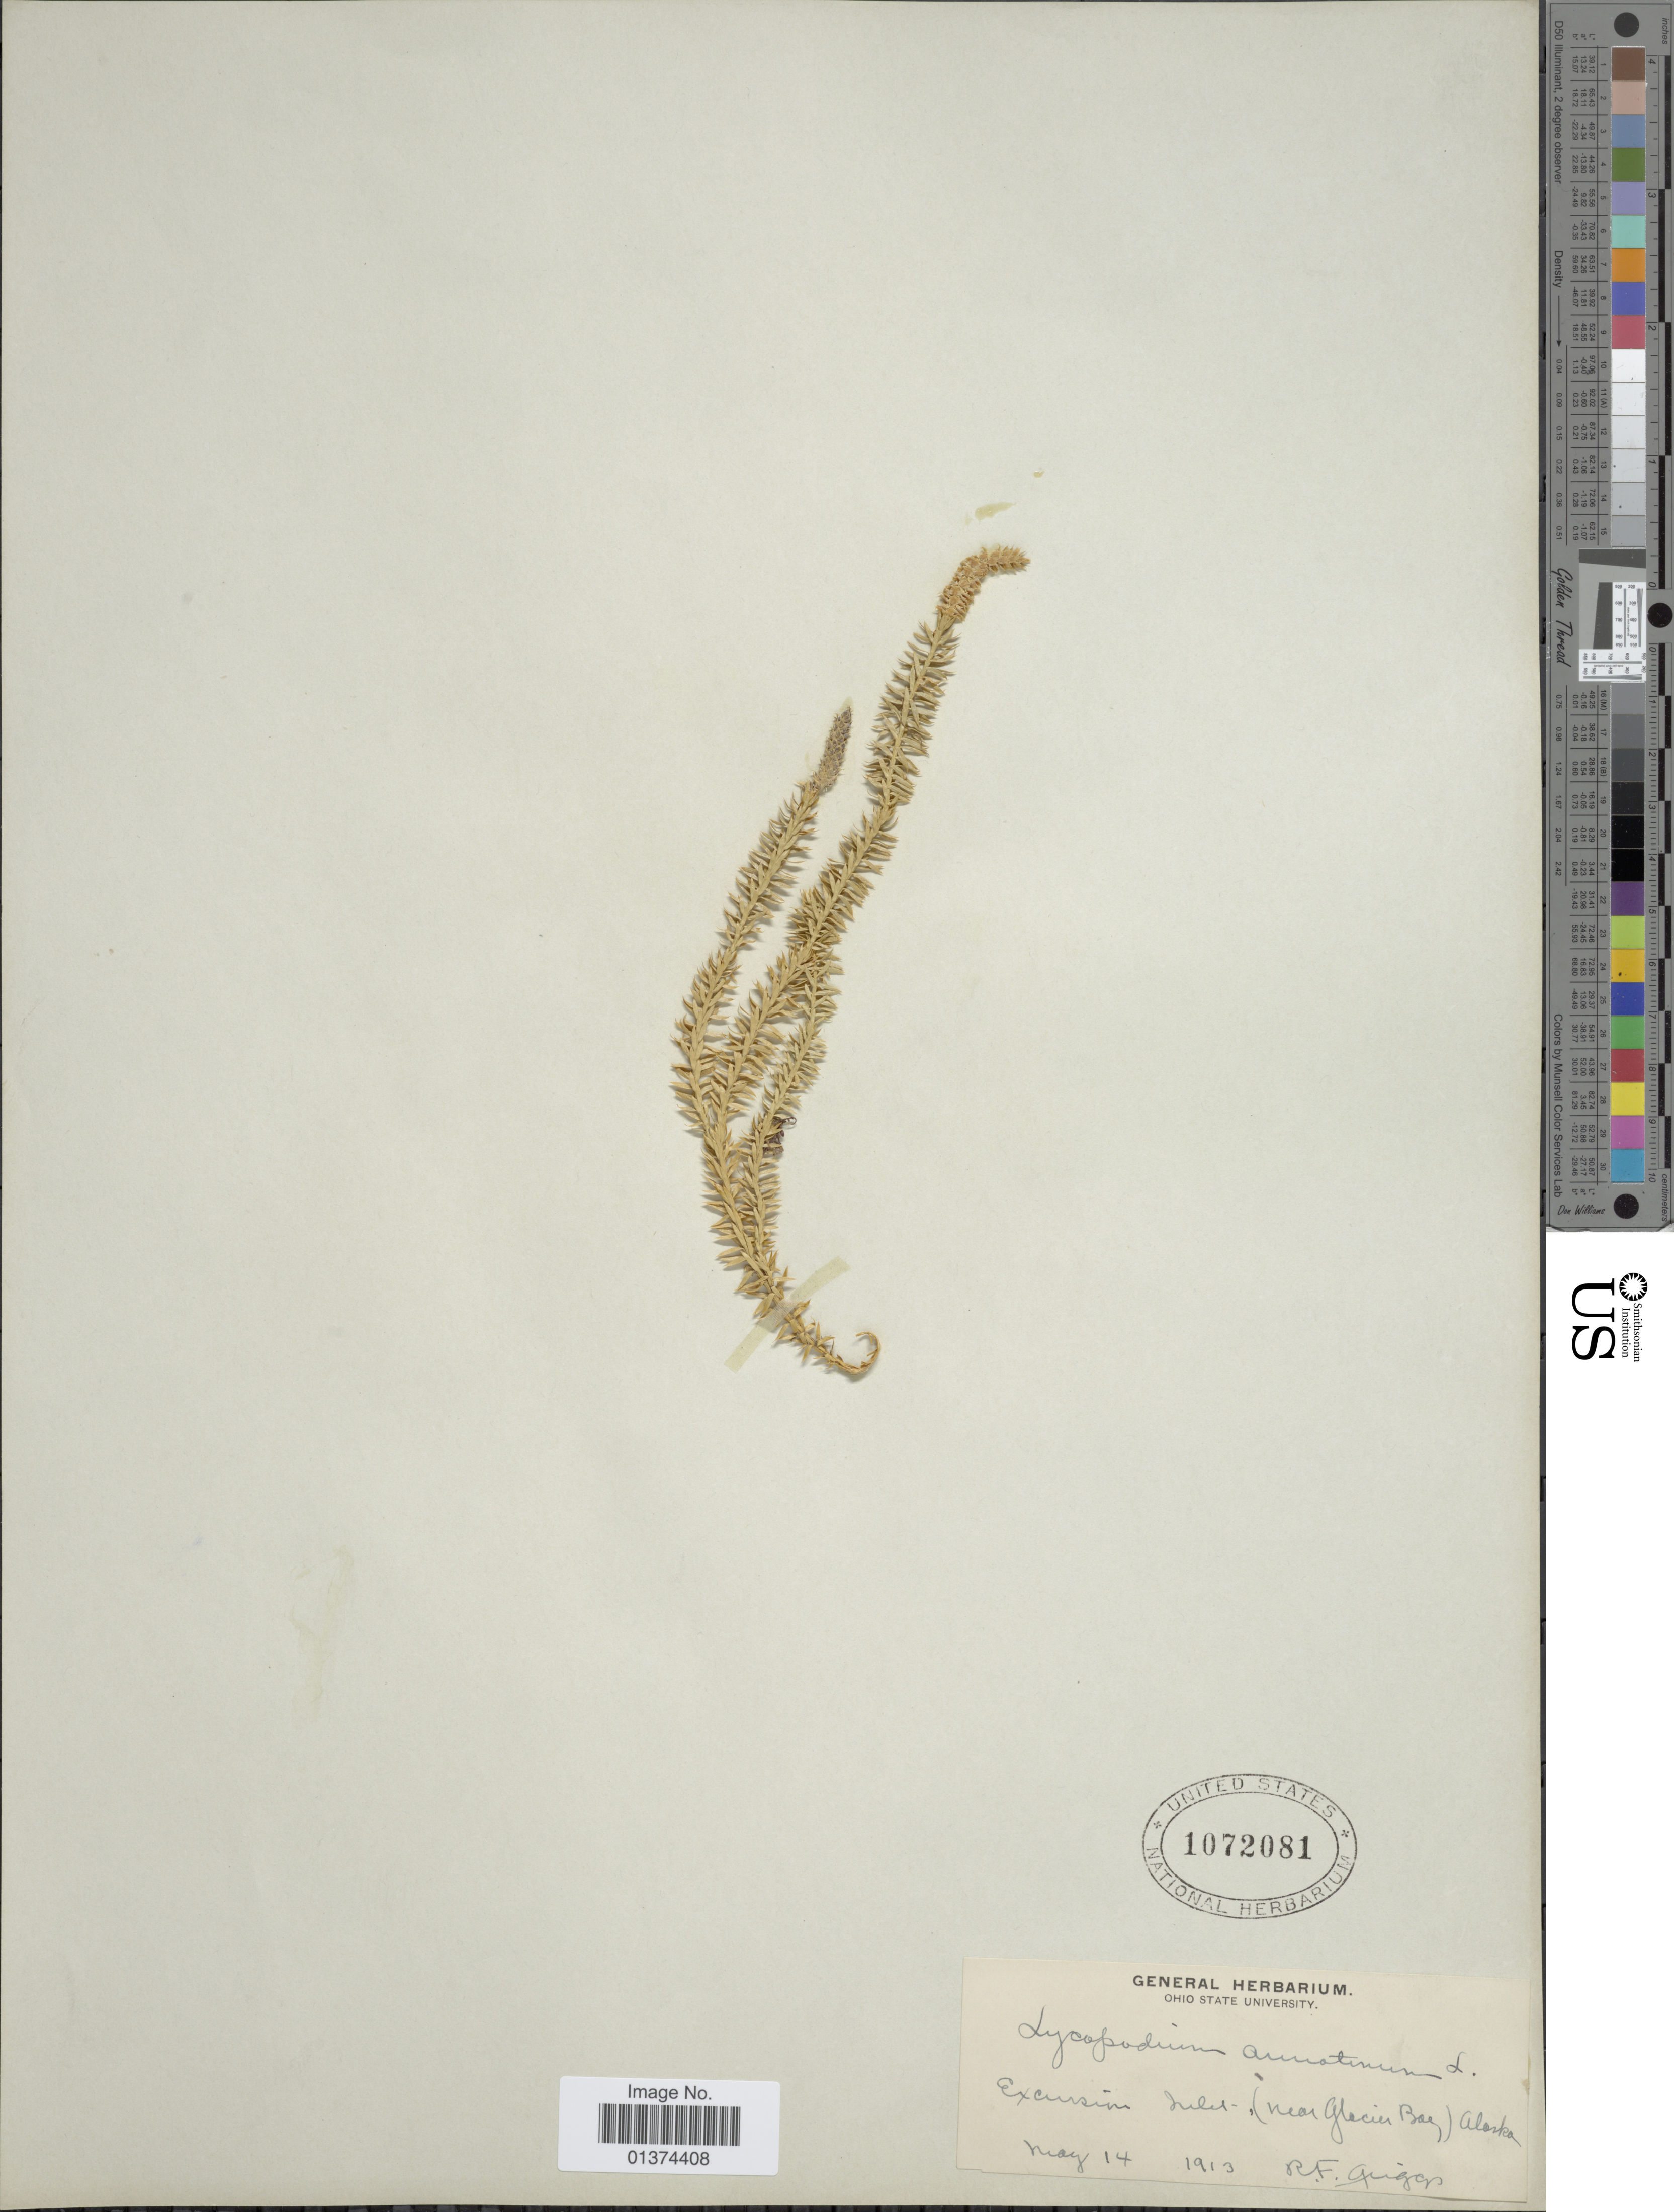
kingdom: Plantae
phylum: Tracheophyta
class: Lycopodiopsida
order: Lycopodiales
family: Lycopodiaceae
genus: Spinulum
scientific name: Spinulum annotinum subsp. annotinum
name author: (L.) A. Haines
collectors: R. F. Griggs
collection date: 1913-05-14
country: United States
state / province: Alaska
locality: Near Glacier Bay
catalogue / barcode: US 1072081